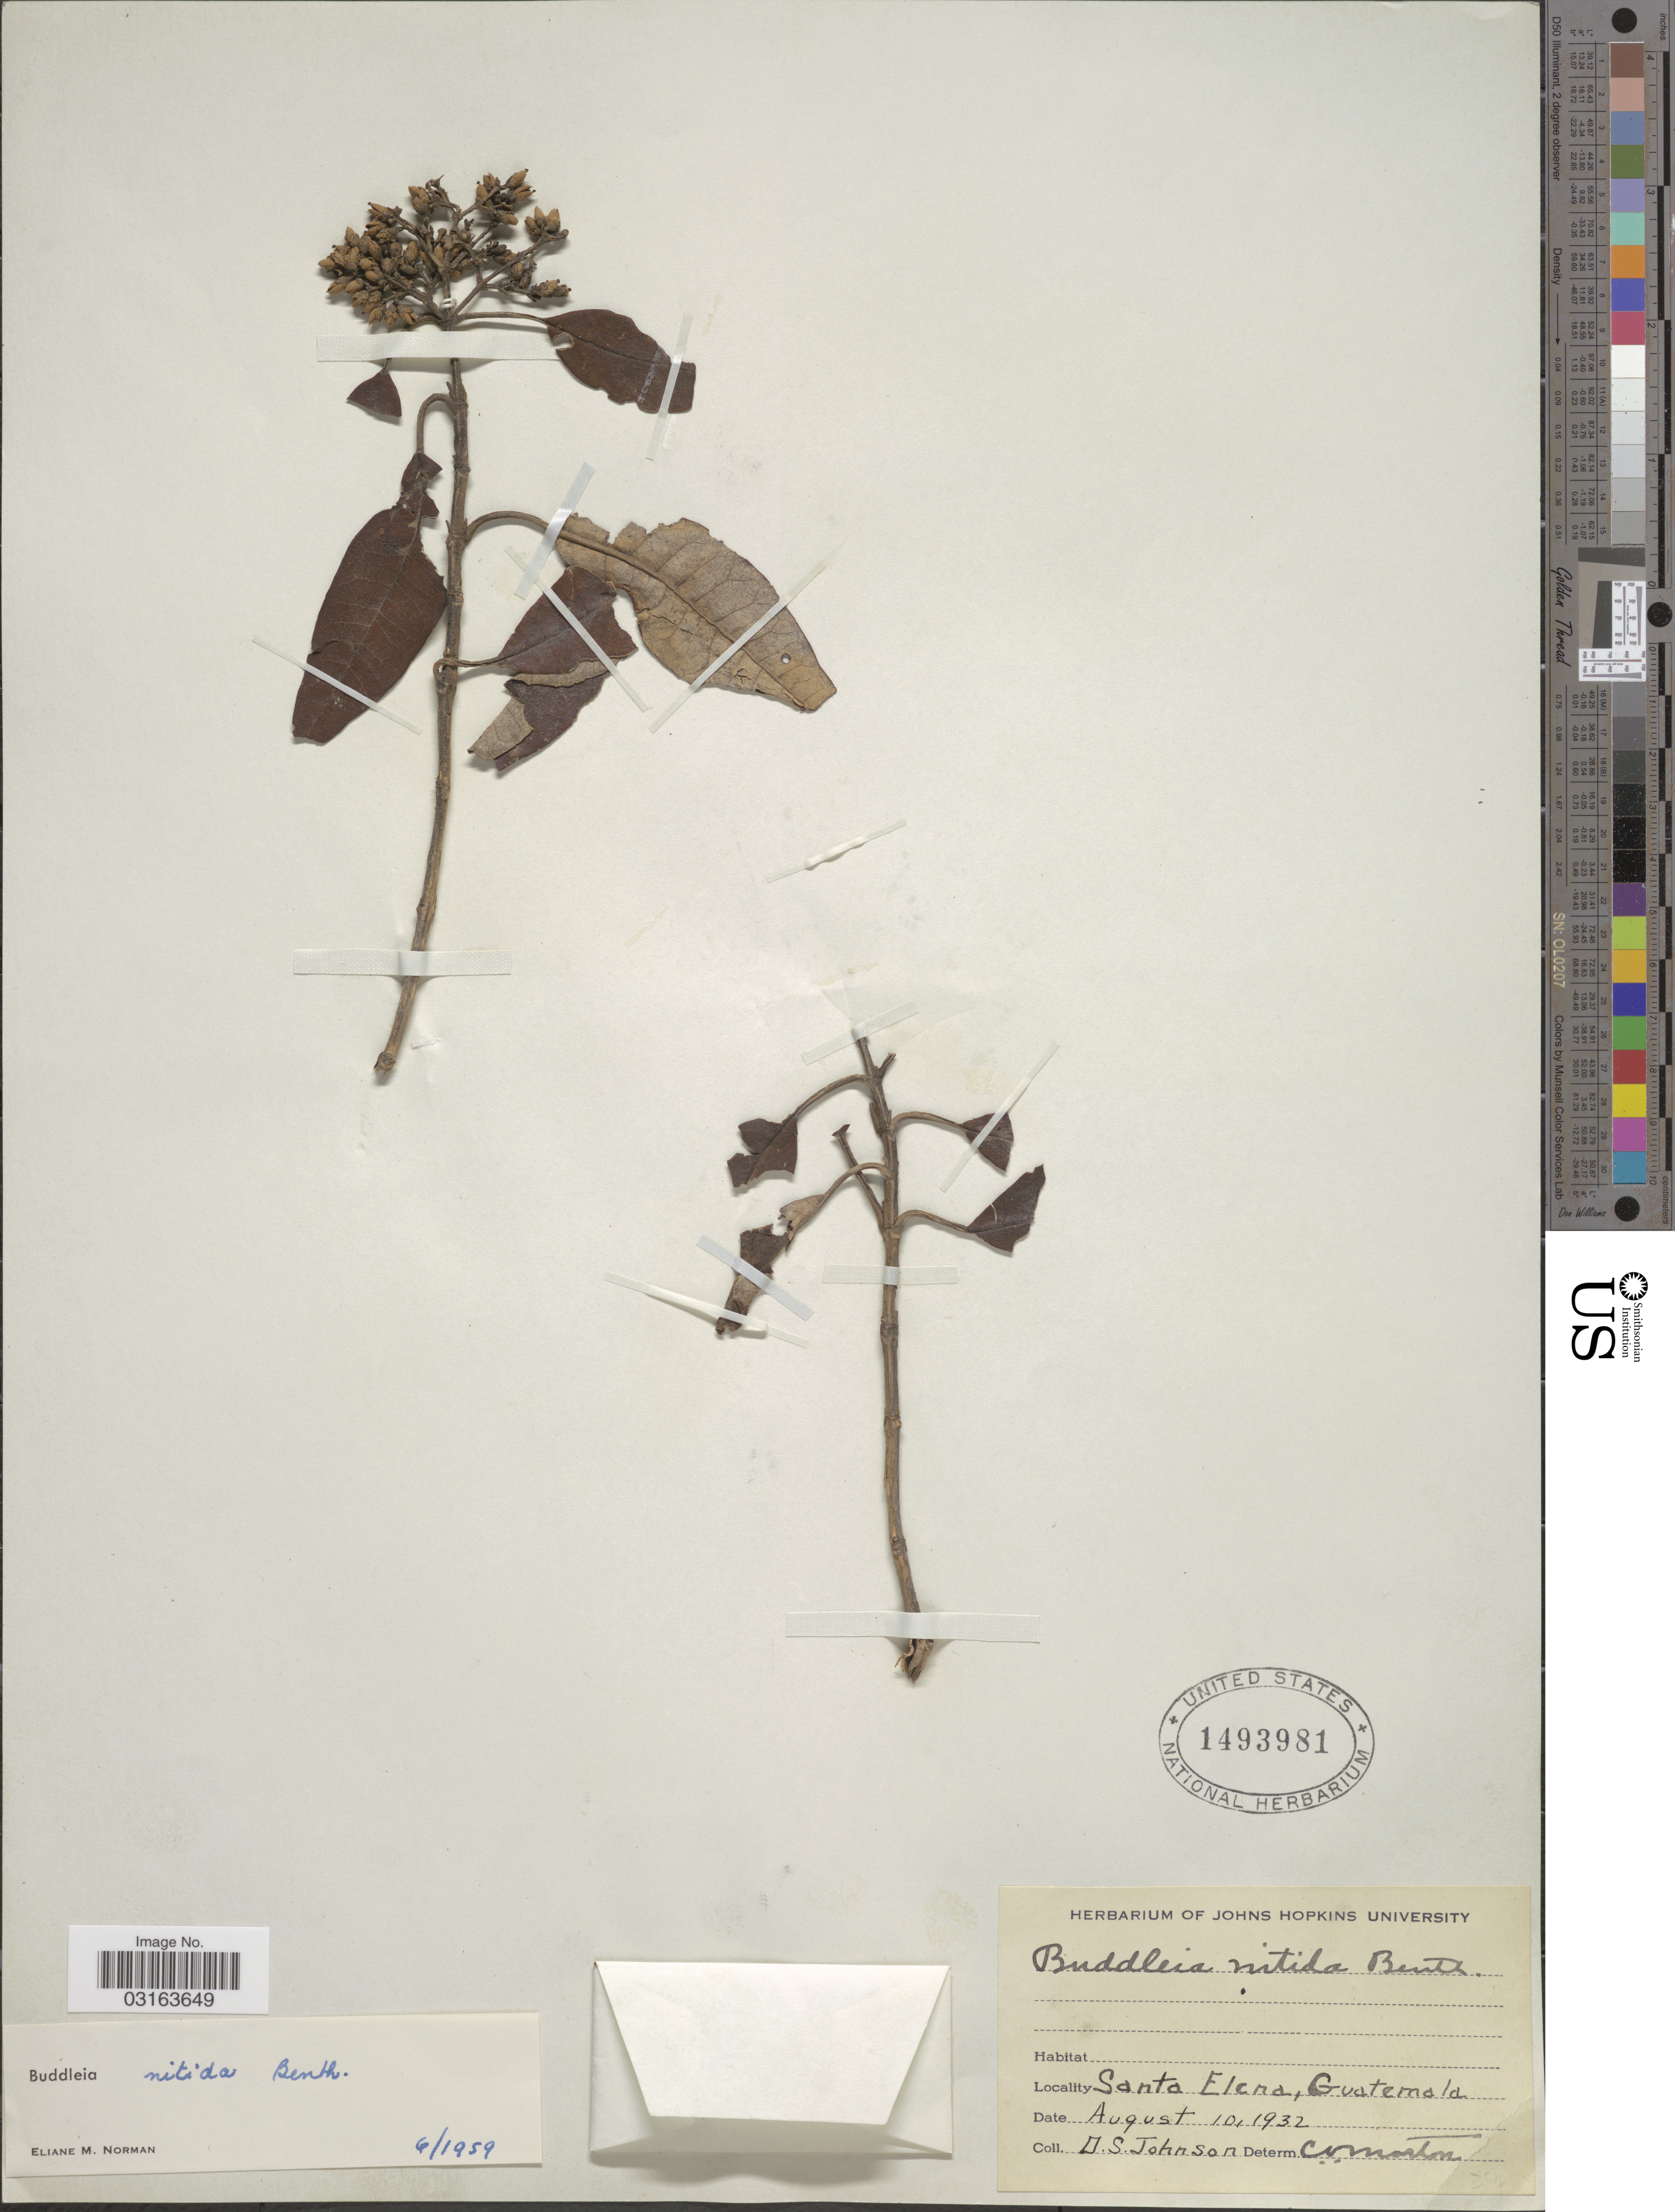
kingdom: Plantae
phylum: Tracheophyta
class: Magnoliopsida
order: Lamiales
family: Scrophulariaceae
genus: Buddleja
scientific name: Buddleja nitida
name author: Benth.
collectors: D. S. Johnson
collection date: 1932-08-10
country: Guatemala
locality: Santa Elena.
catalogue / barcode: US 1493981